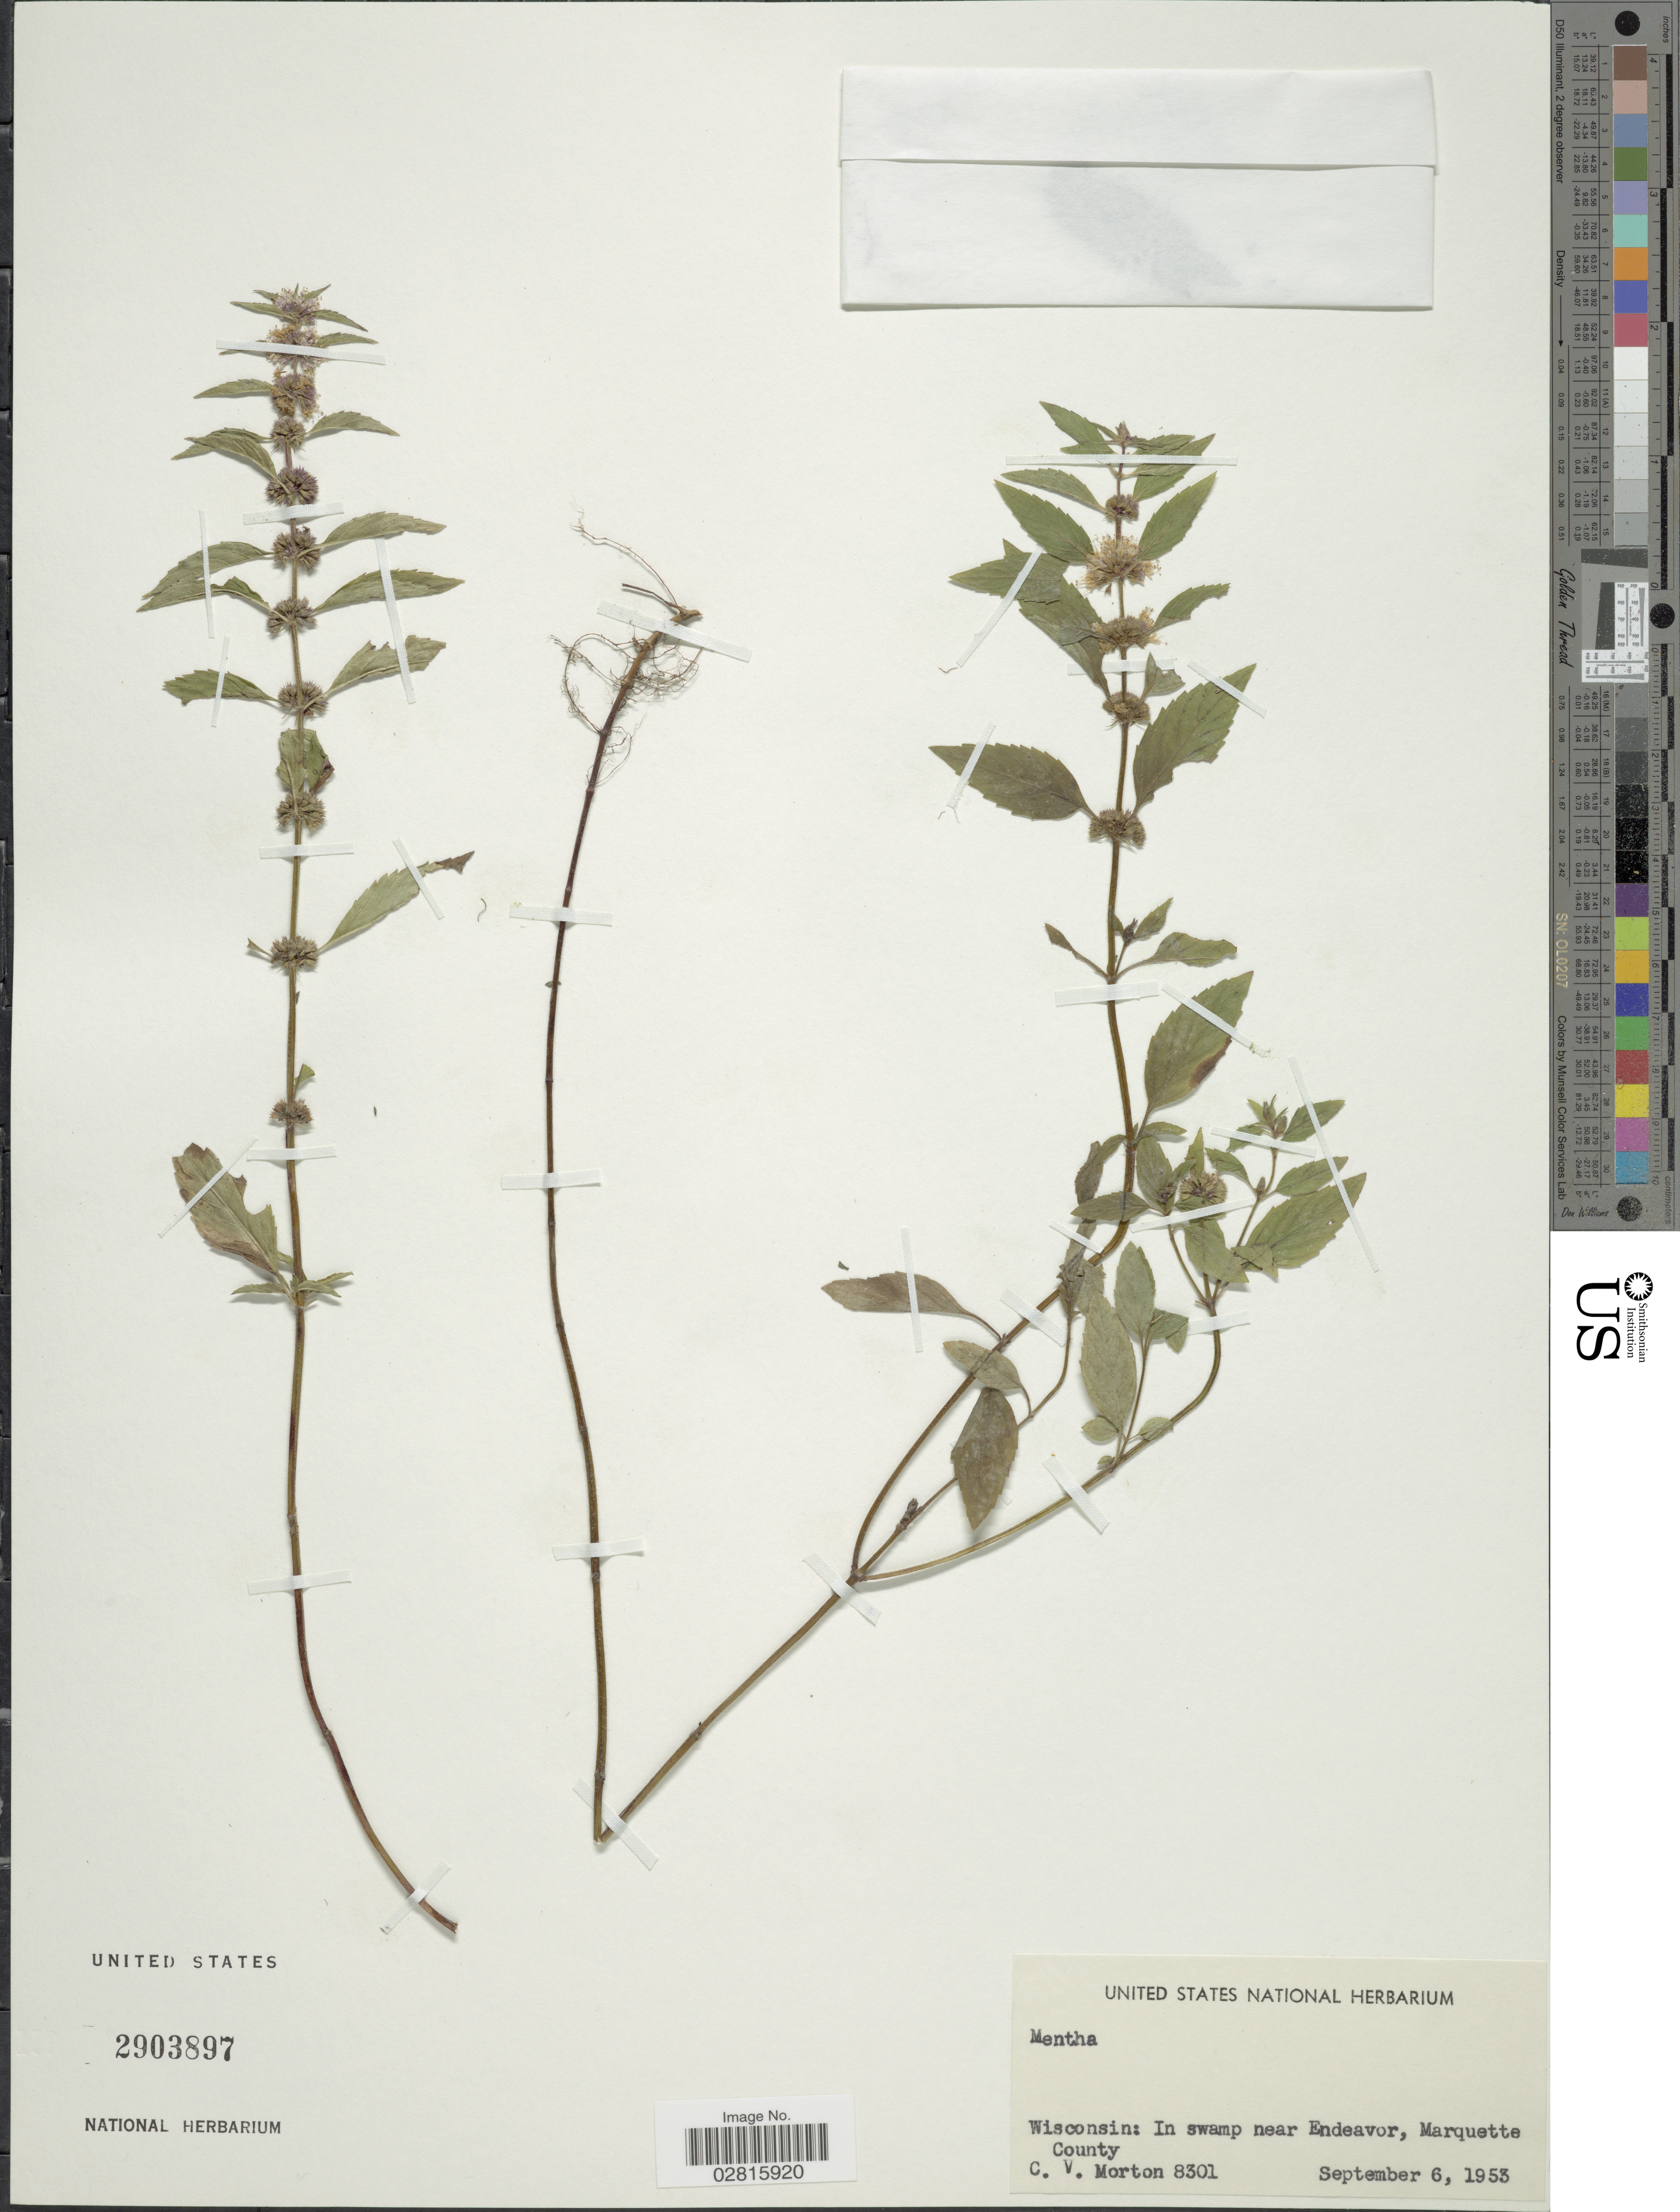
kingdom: Plantae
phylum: Tracheophyta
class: Magnoliopsida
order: Lamiales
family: Lamiaceae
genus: Mentha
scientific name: Mentha sp.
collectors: C. V. Morton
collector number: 8301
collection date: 1953-09-06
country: United States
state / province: Wisconsin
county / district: Marquette County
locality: In swamp near Endeavor.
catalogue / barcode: US 2903897